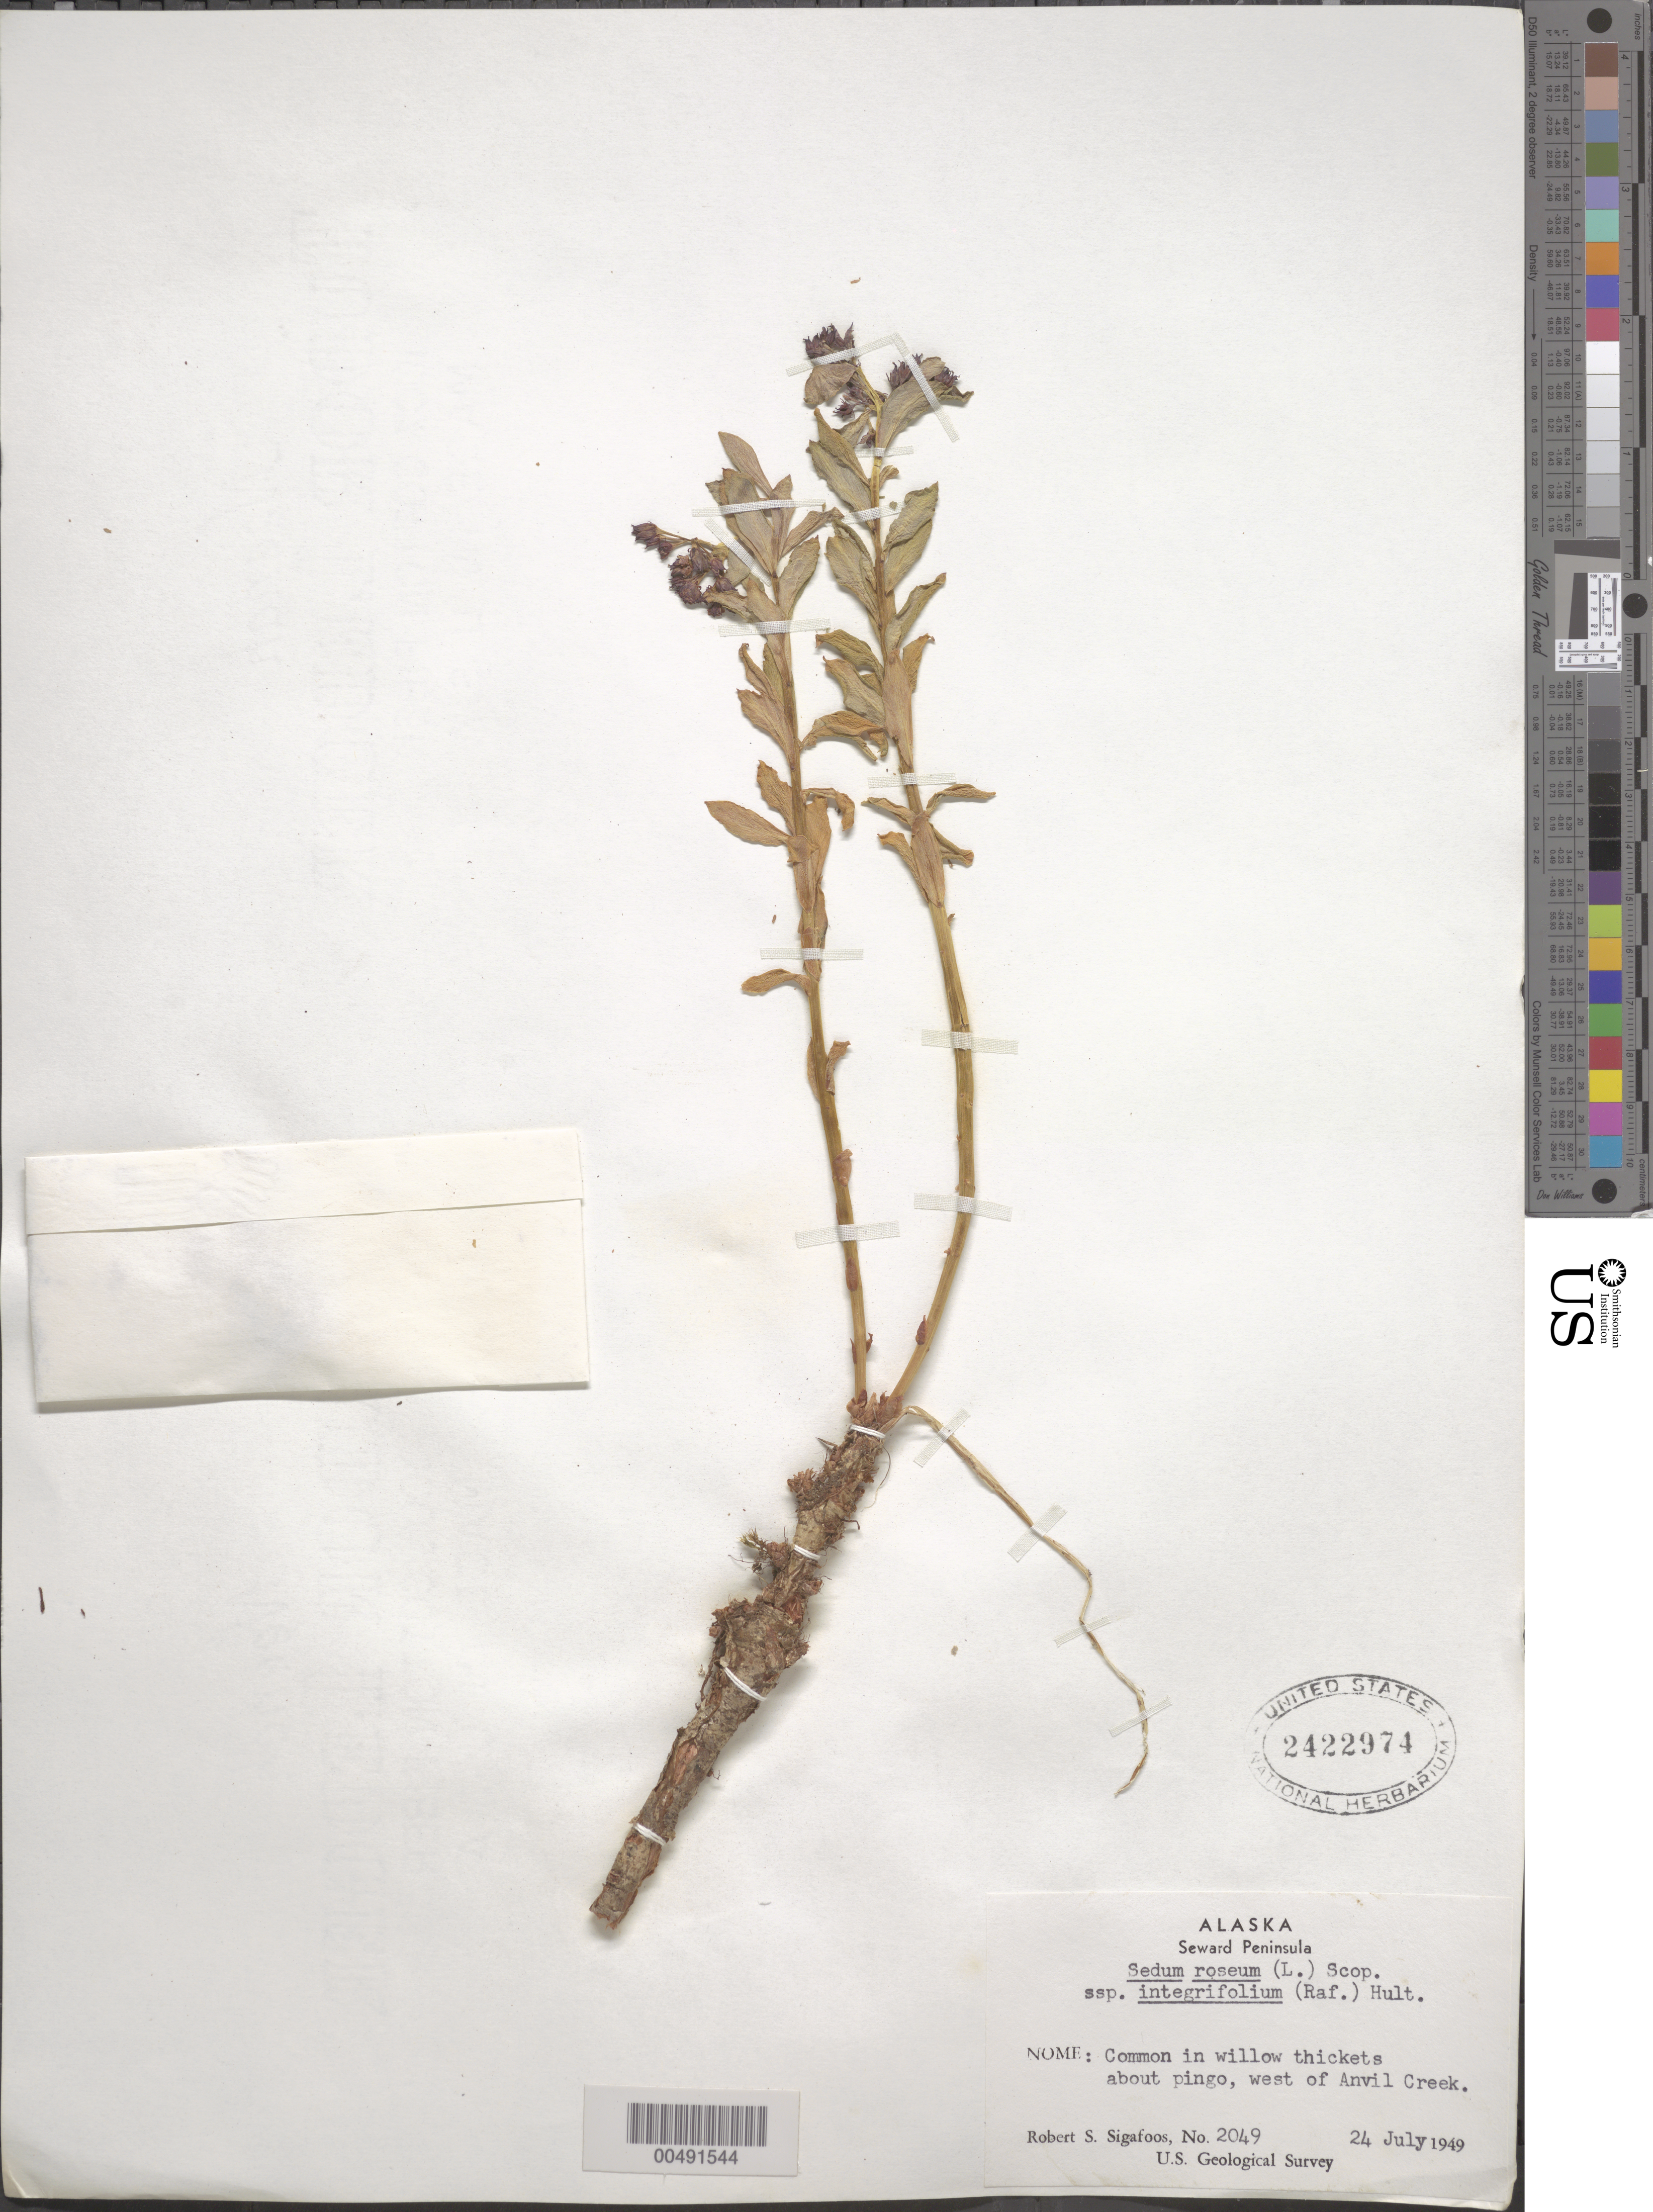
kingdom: Plantae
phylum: Tracheophyta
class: Magnoliopsida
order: Saxifragales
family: Crassulaceae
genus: Rhodiola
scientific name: Rhodiola integrifolia subsp. integrifolia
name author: Raf.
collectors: R. Sigafoos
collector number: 2049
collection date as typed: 24 Jul 1949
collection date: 1949-07-24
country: United States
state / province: Alaska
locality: Seward Peninsula, Nome, west of Anvil Creek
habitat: common in willow thickets about pingo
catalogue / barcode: US 2422974